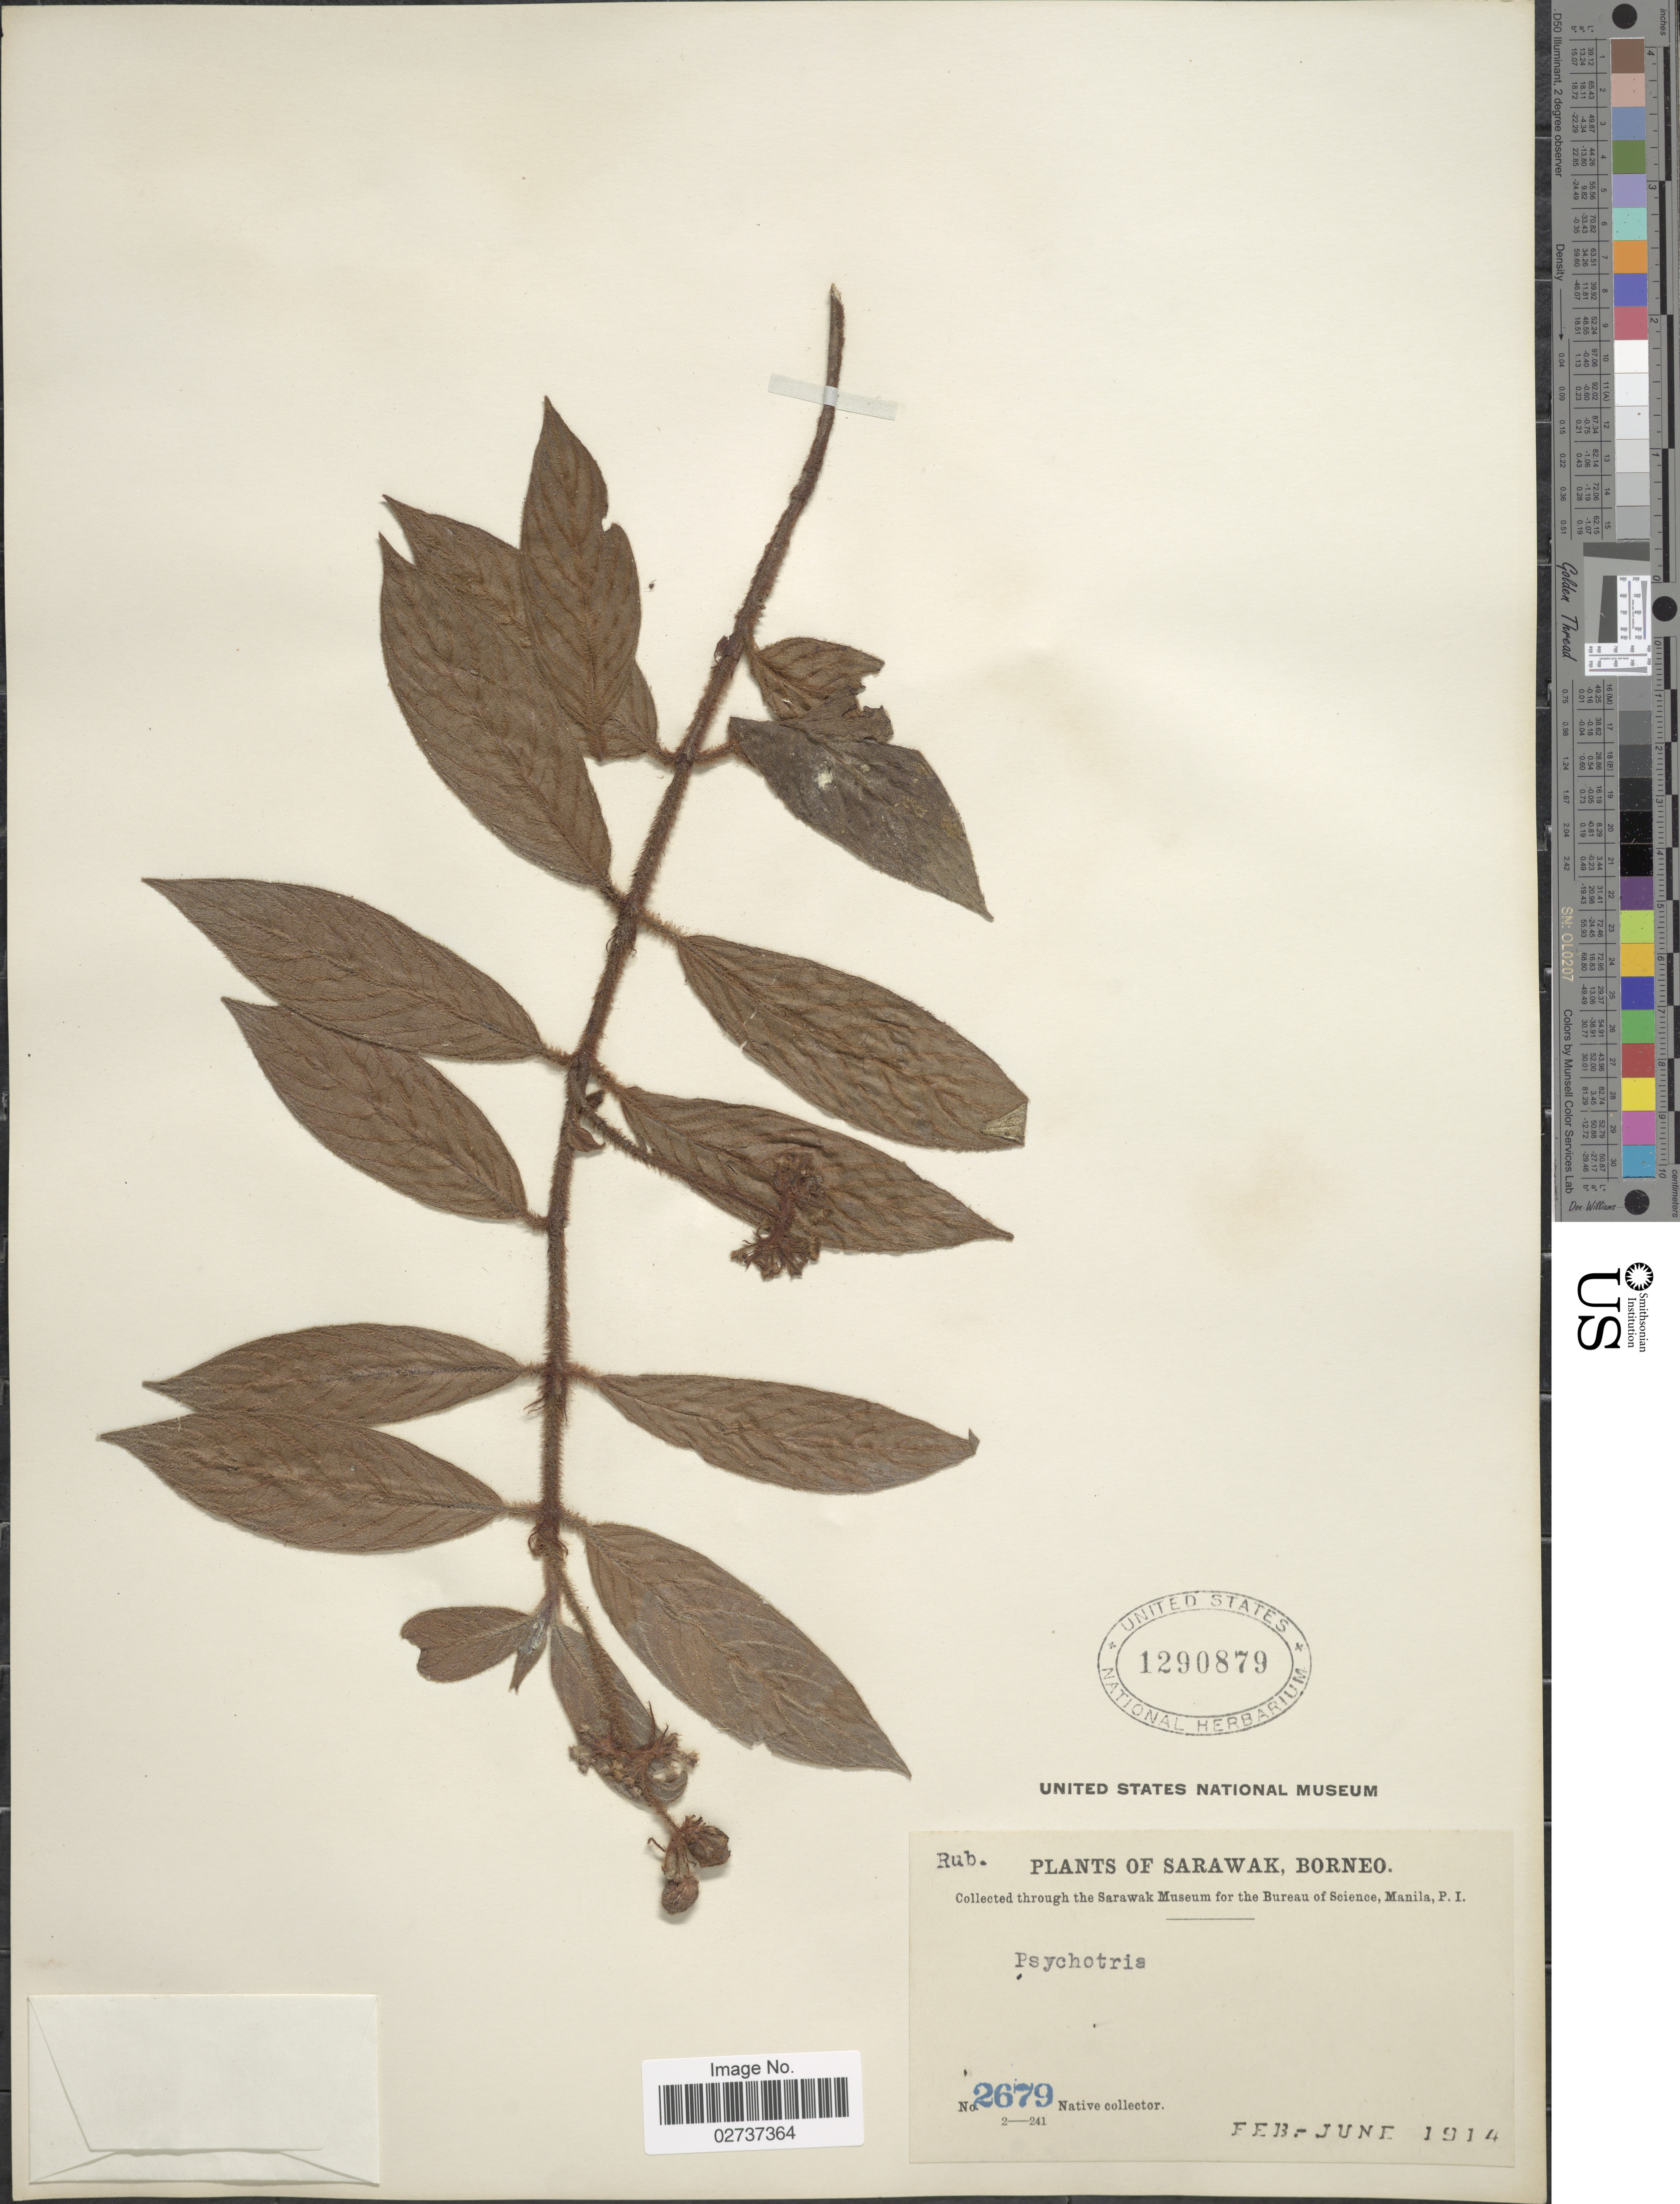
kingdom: Plantae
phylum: Tracheophyta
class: Magnoliopsida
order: Gentianales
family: Rubiaceae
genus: Psychotria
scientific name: Psychotria sp.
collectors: Native collector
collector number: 2679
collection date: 1914-02/1914-06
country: Malaysia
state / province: Sarawak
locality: Borneo.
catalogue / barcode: US 1290879